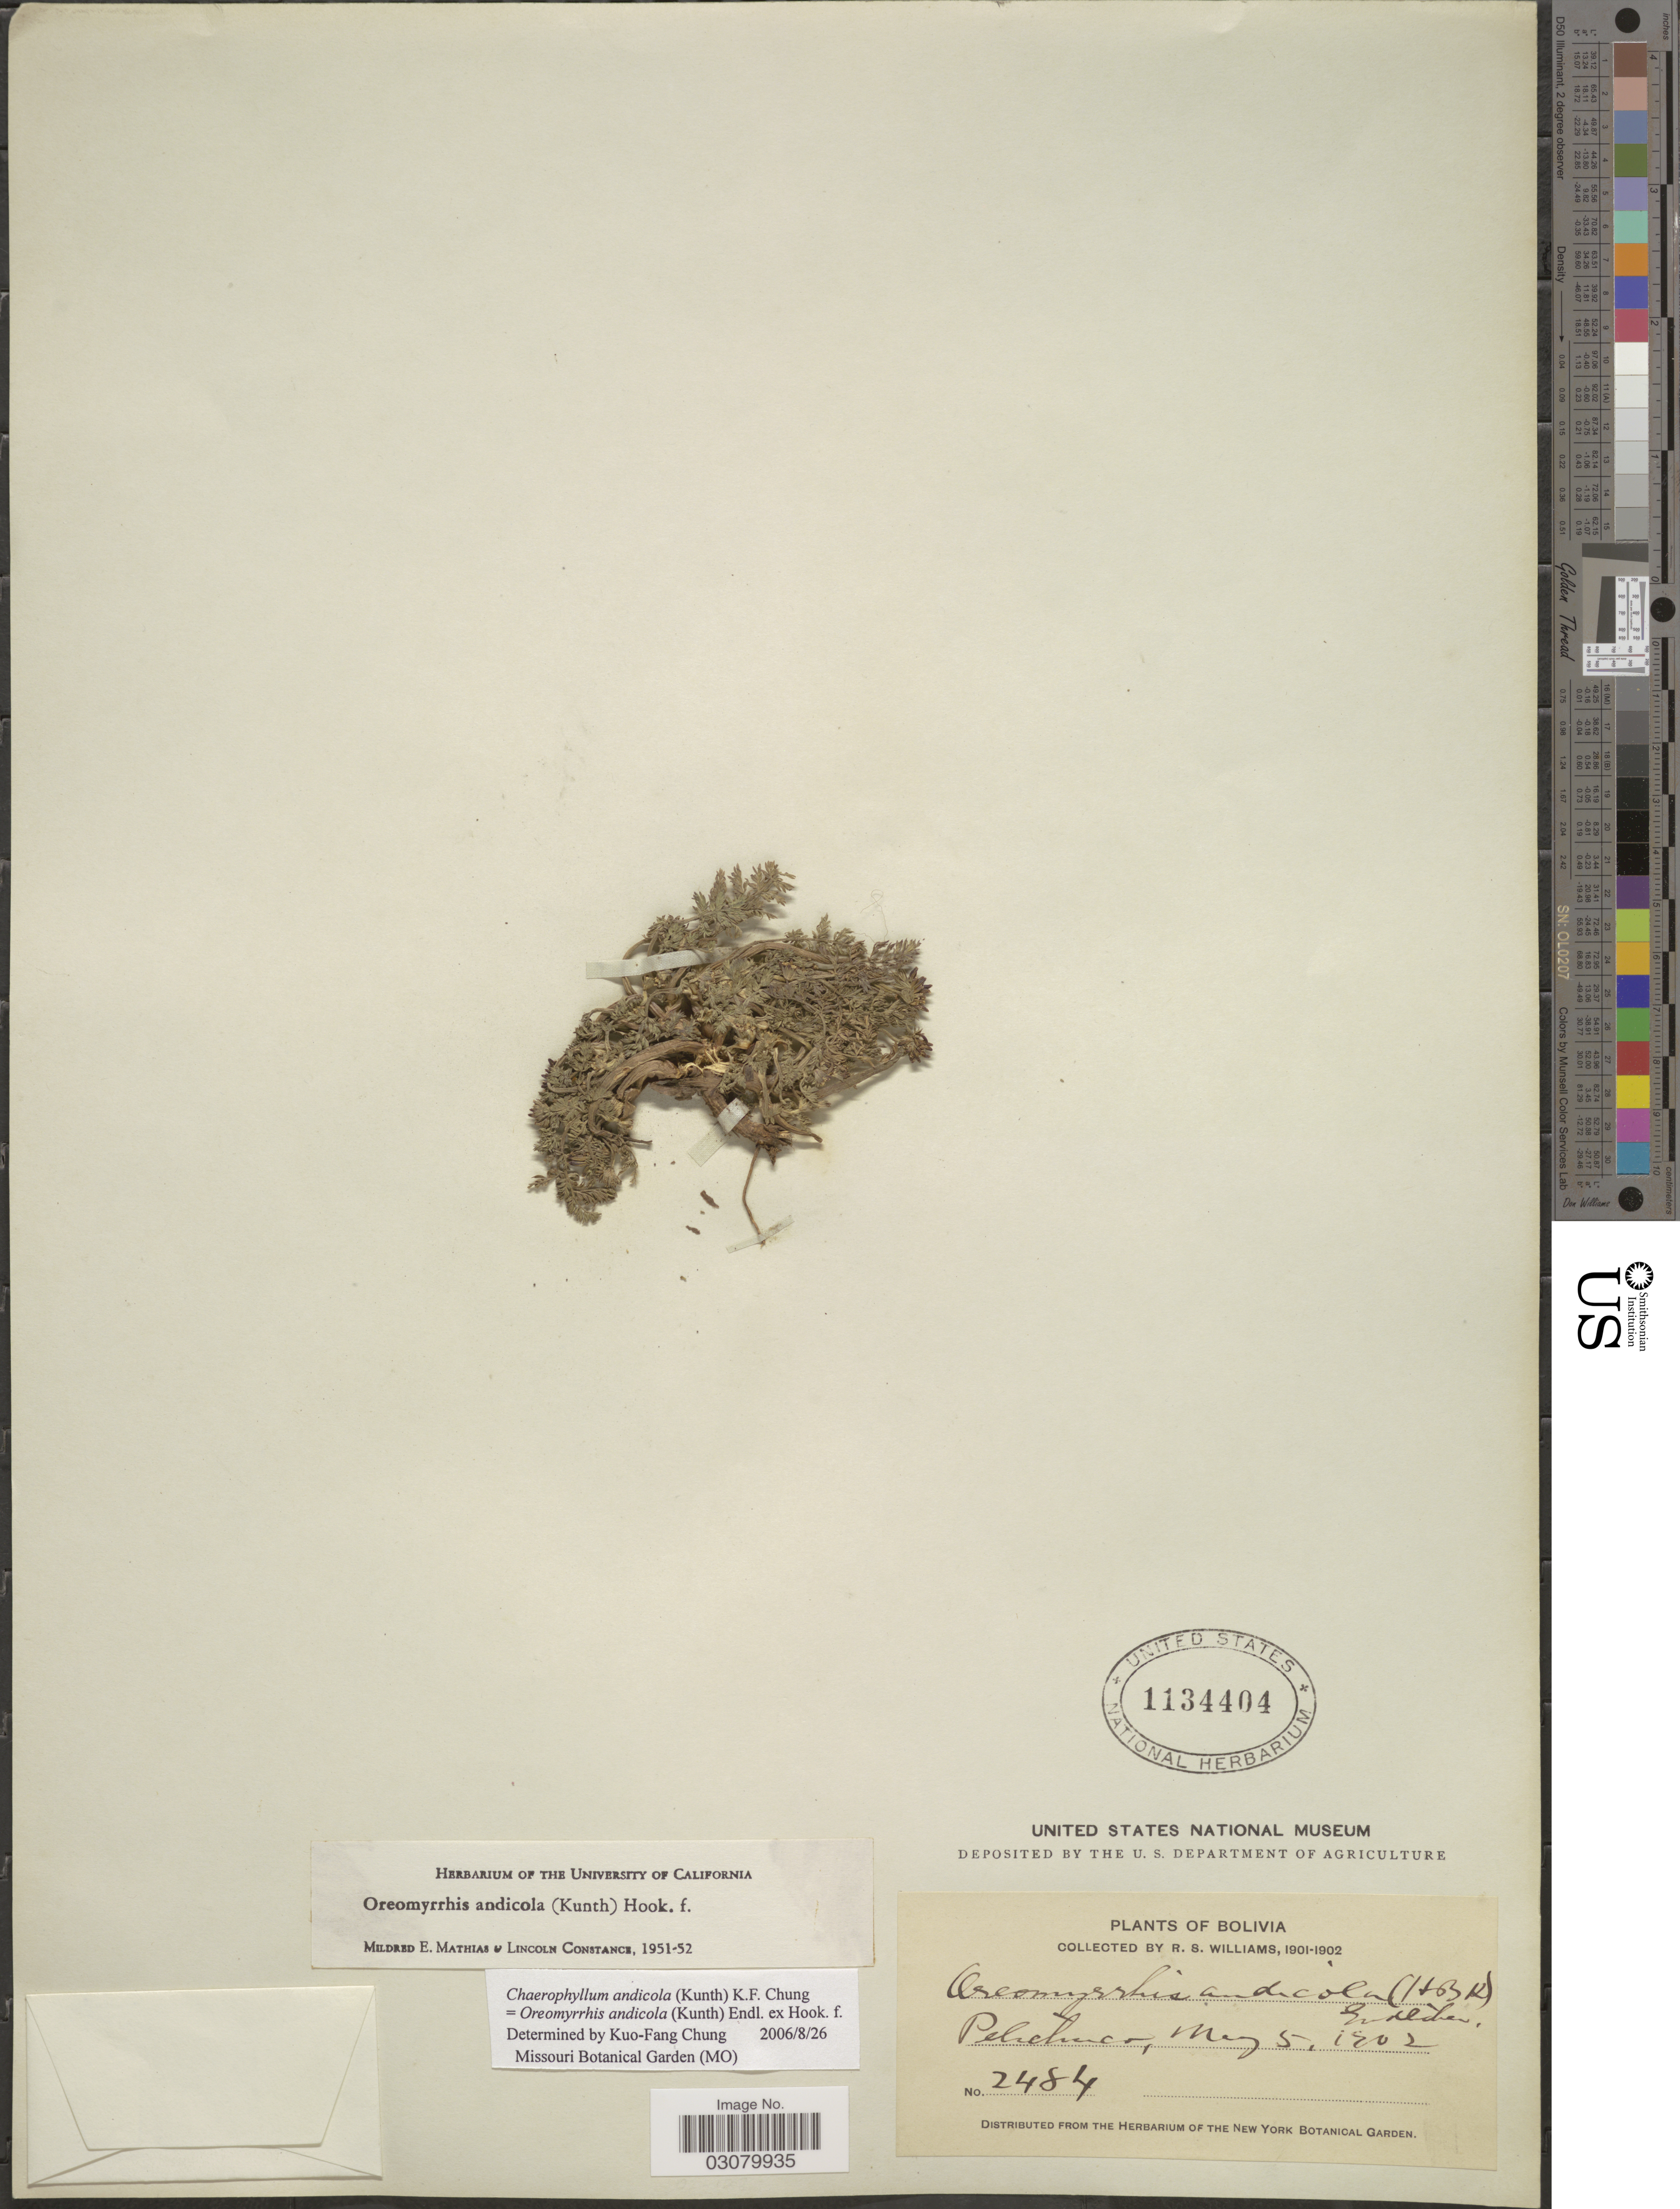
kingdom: Plantae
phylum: Tracheophyta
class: Magnoliopsida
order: Apiales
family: Apiaceae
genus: Oreomyrrhis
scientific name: Oreomyrrhis andicola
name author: (Kunth) Endl. ex Hook. f.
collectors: R. S. Williams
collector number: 2484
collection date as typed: May 5, '02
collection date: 1902-05-05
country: Bolivia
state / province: La Paz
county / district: Franz Tamayo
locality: Pelechuco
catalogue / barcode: US 1134404